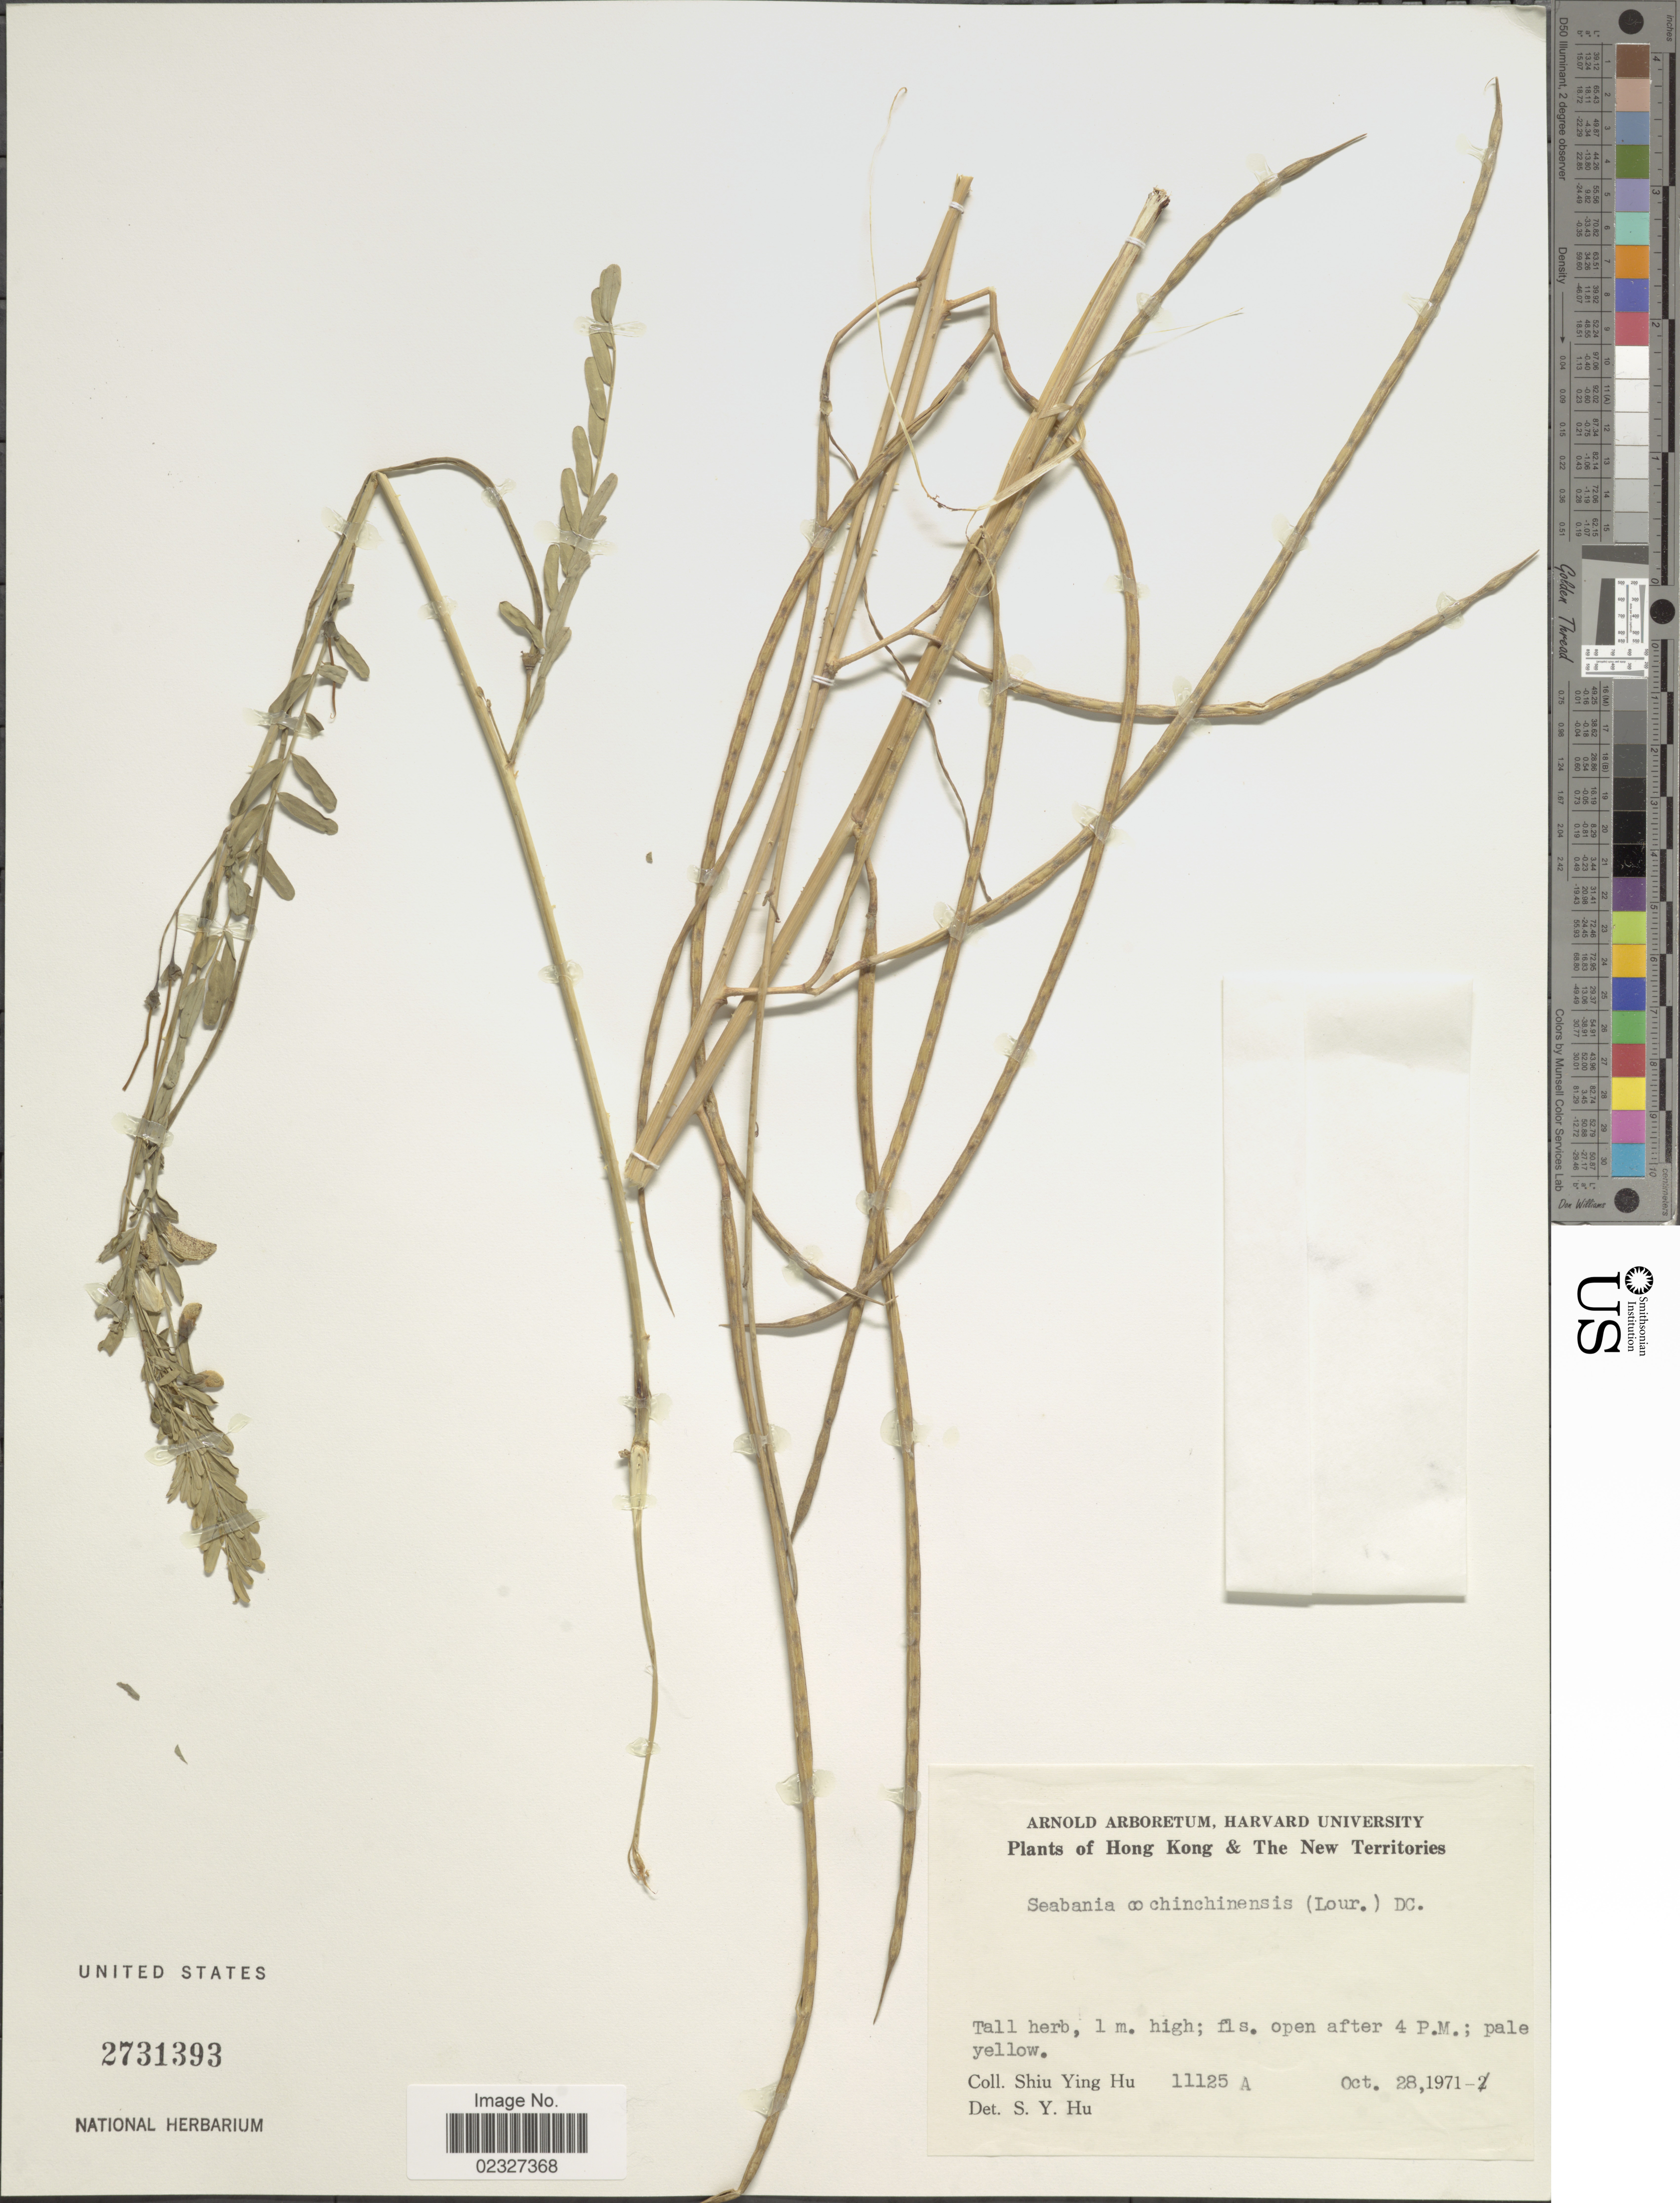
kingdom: Plantae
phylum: Tracheophyta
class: Magnoliopsida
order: Fabales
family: Fabaceae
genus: Sesbania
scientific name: Sesbania cochinchinensis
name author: DC.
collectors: S. Y. Hu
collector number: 11125A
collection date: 1971-10-28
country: China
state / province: Hong Kong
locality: The New Territories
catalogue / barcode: US 2731393